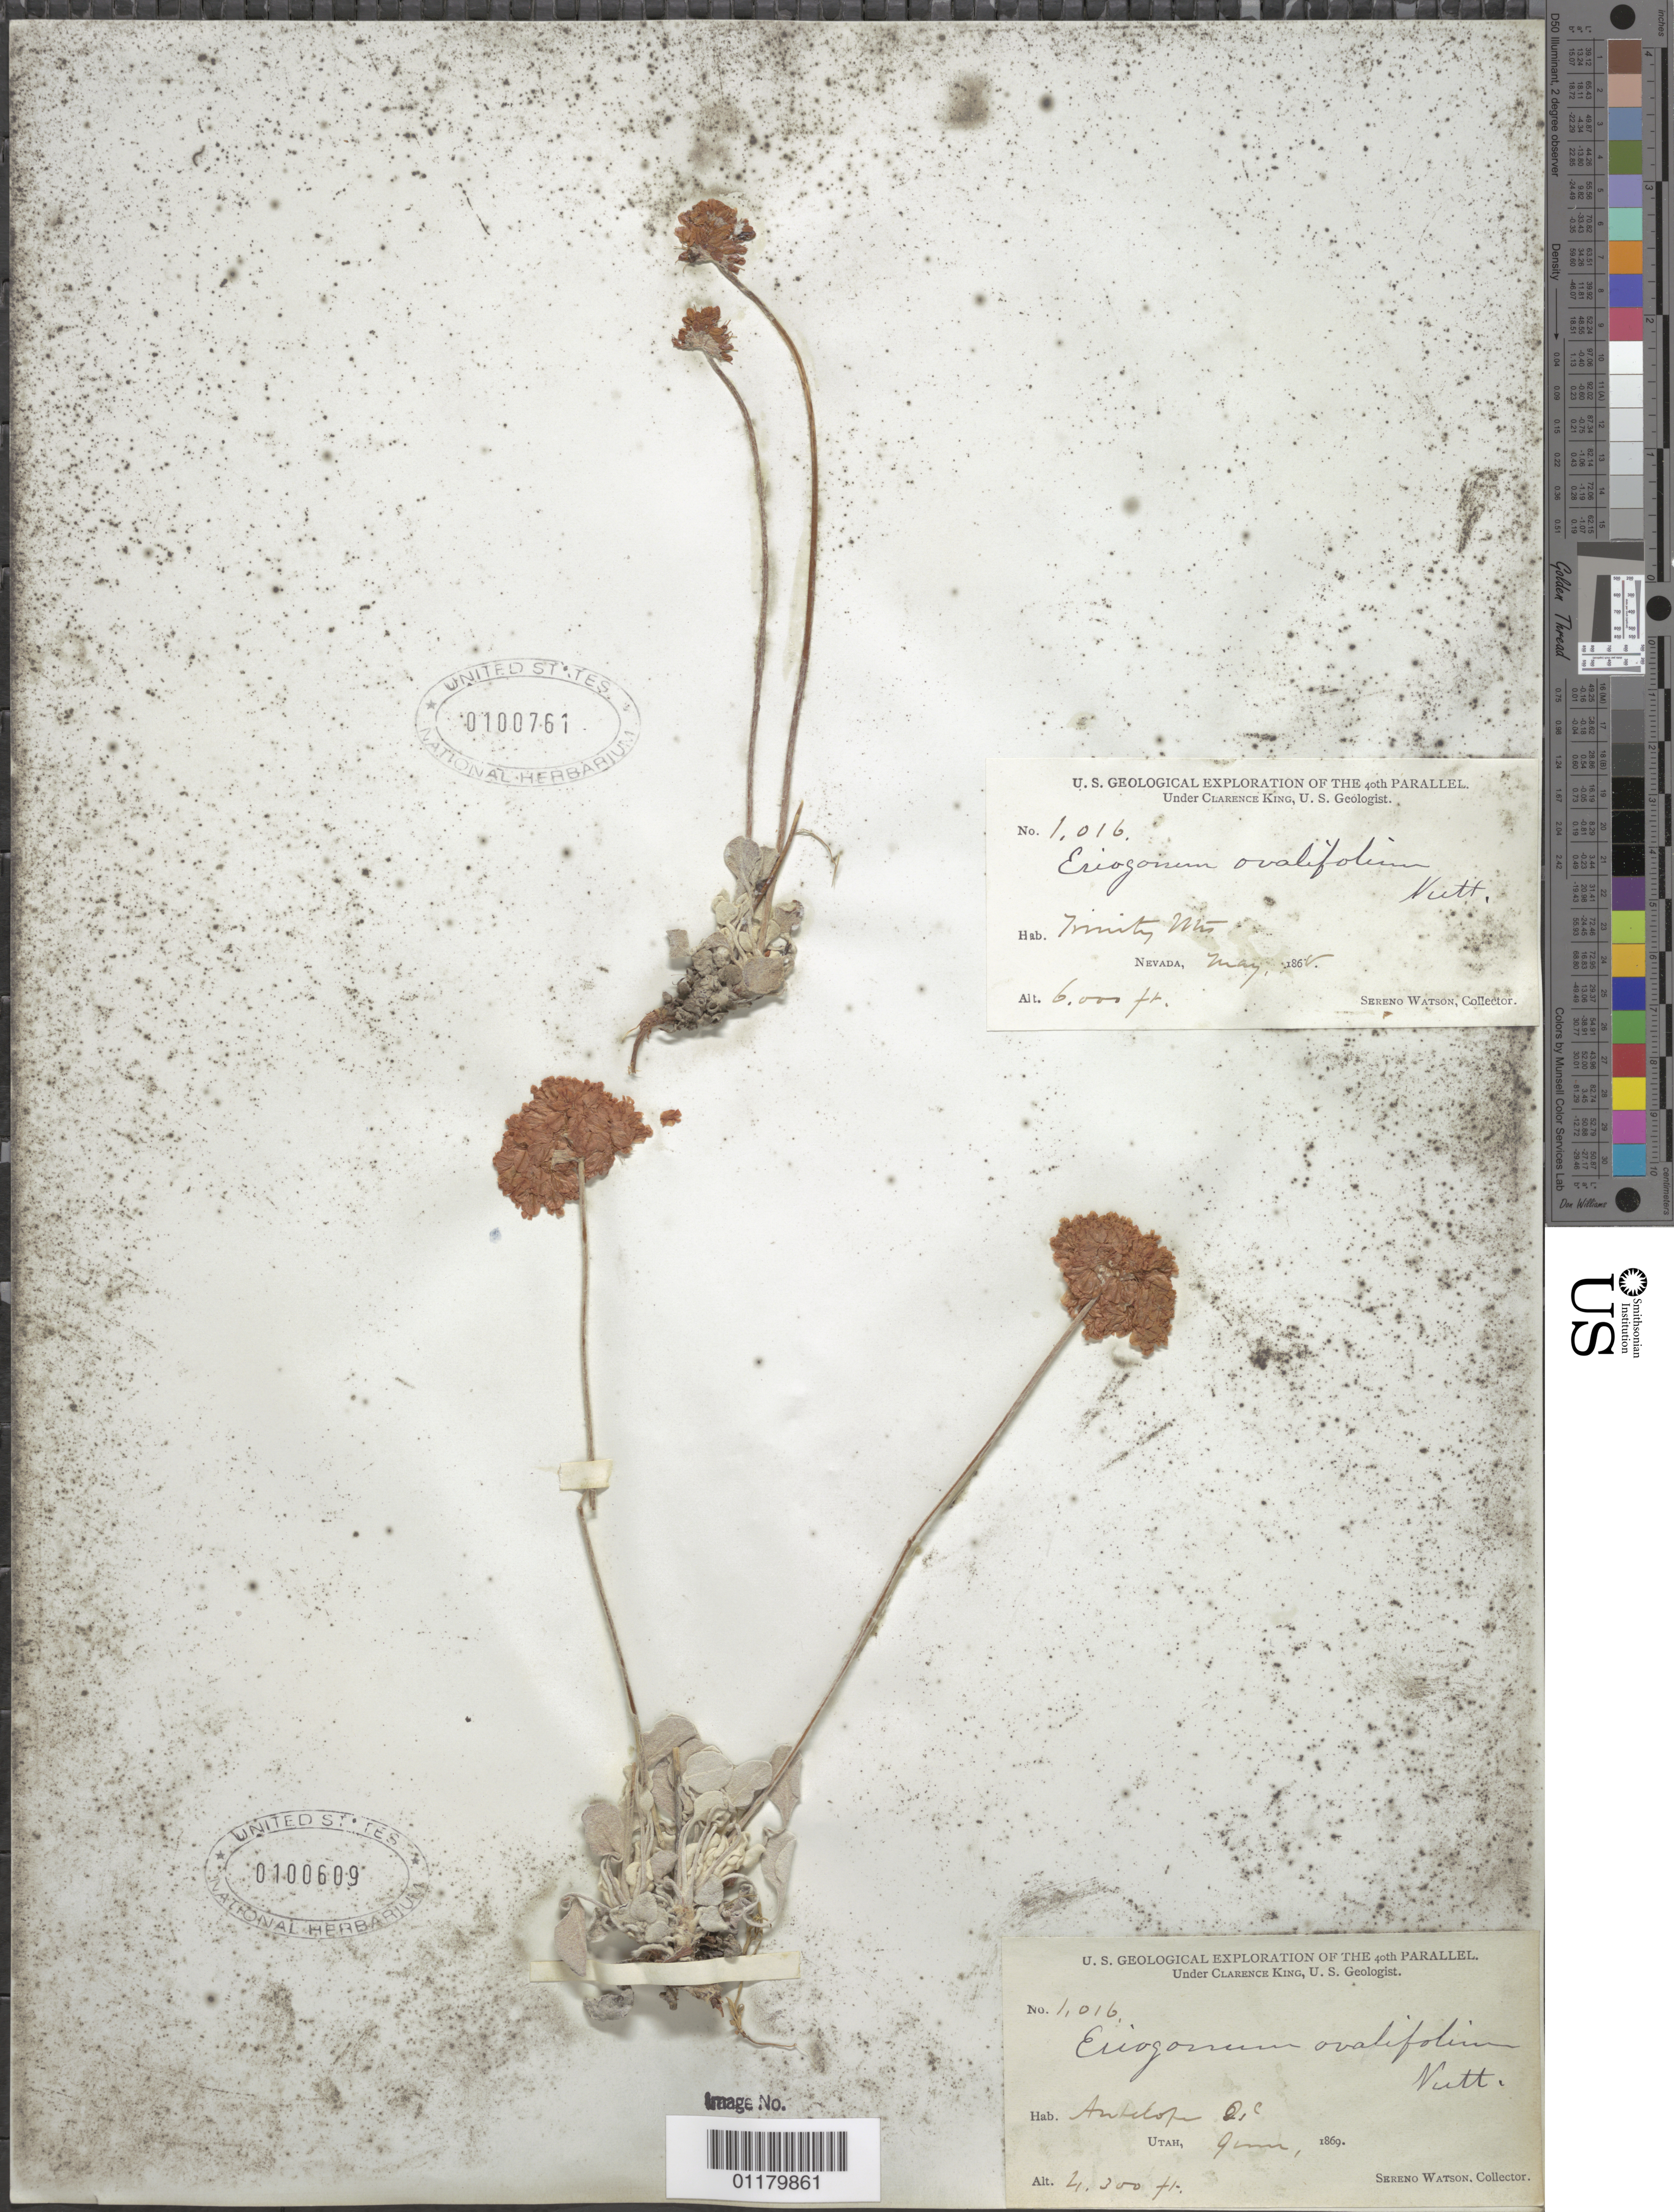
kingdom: Plantae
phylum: Tracheophyta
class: Magnoliopsida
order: Caryophyllales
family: Polygonaceae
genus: Eriogonum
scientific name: Eriogonum ovalifolium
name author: Nutt.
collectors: S. Watson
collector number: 1016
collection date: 1868-05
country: United States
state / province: Nevada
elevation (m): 1829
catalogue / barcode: US 100761-2